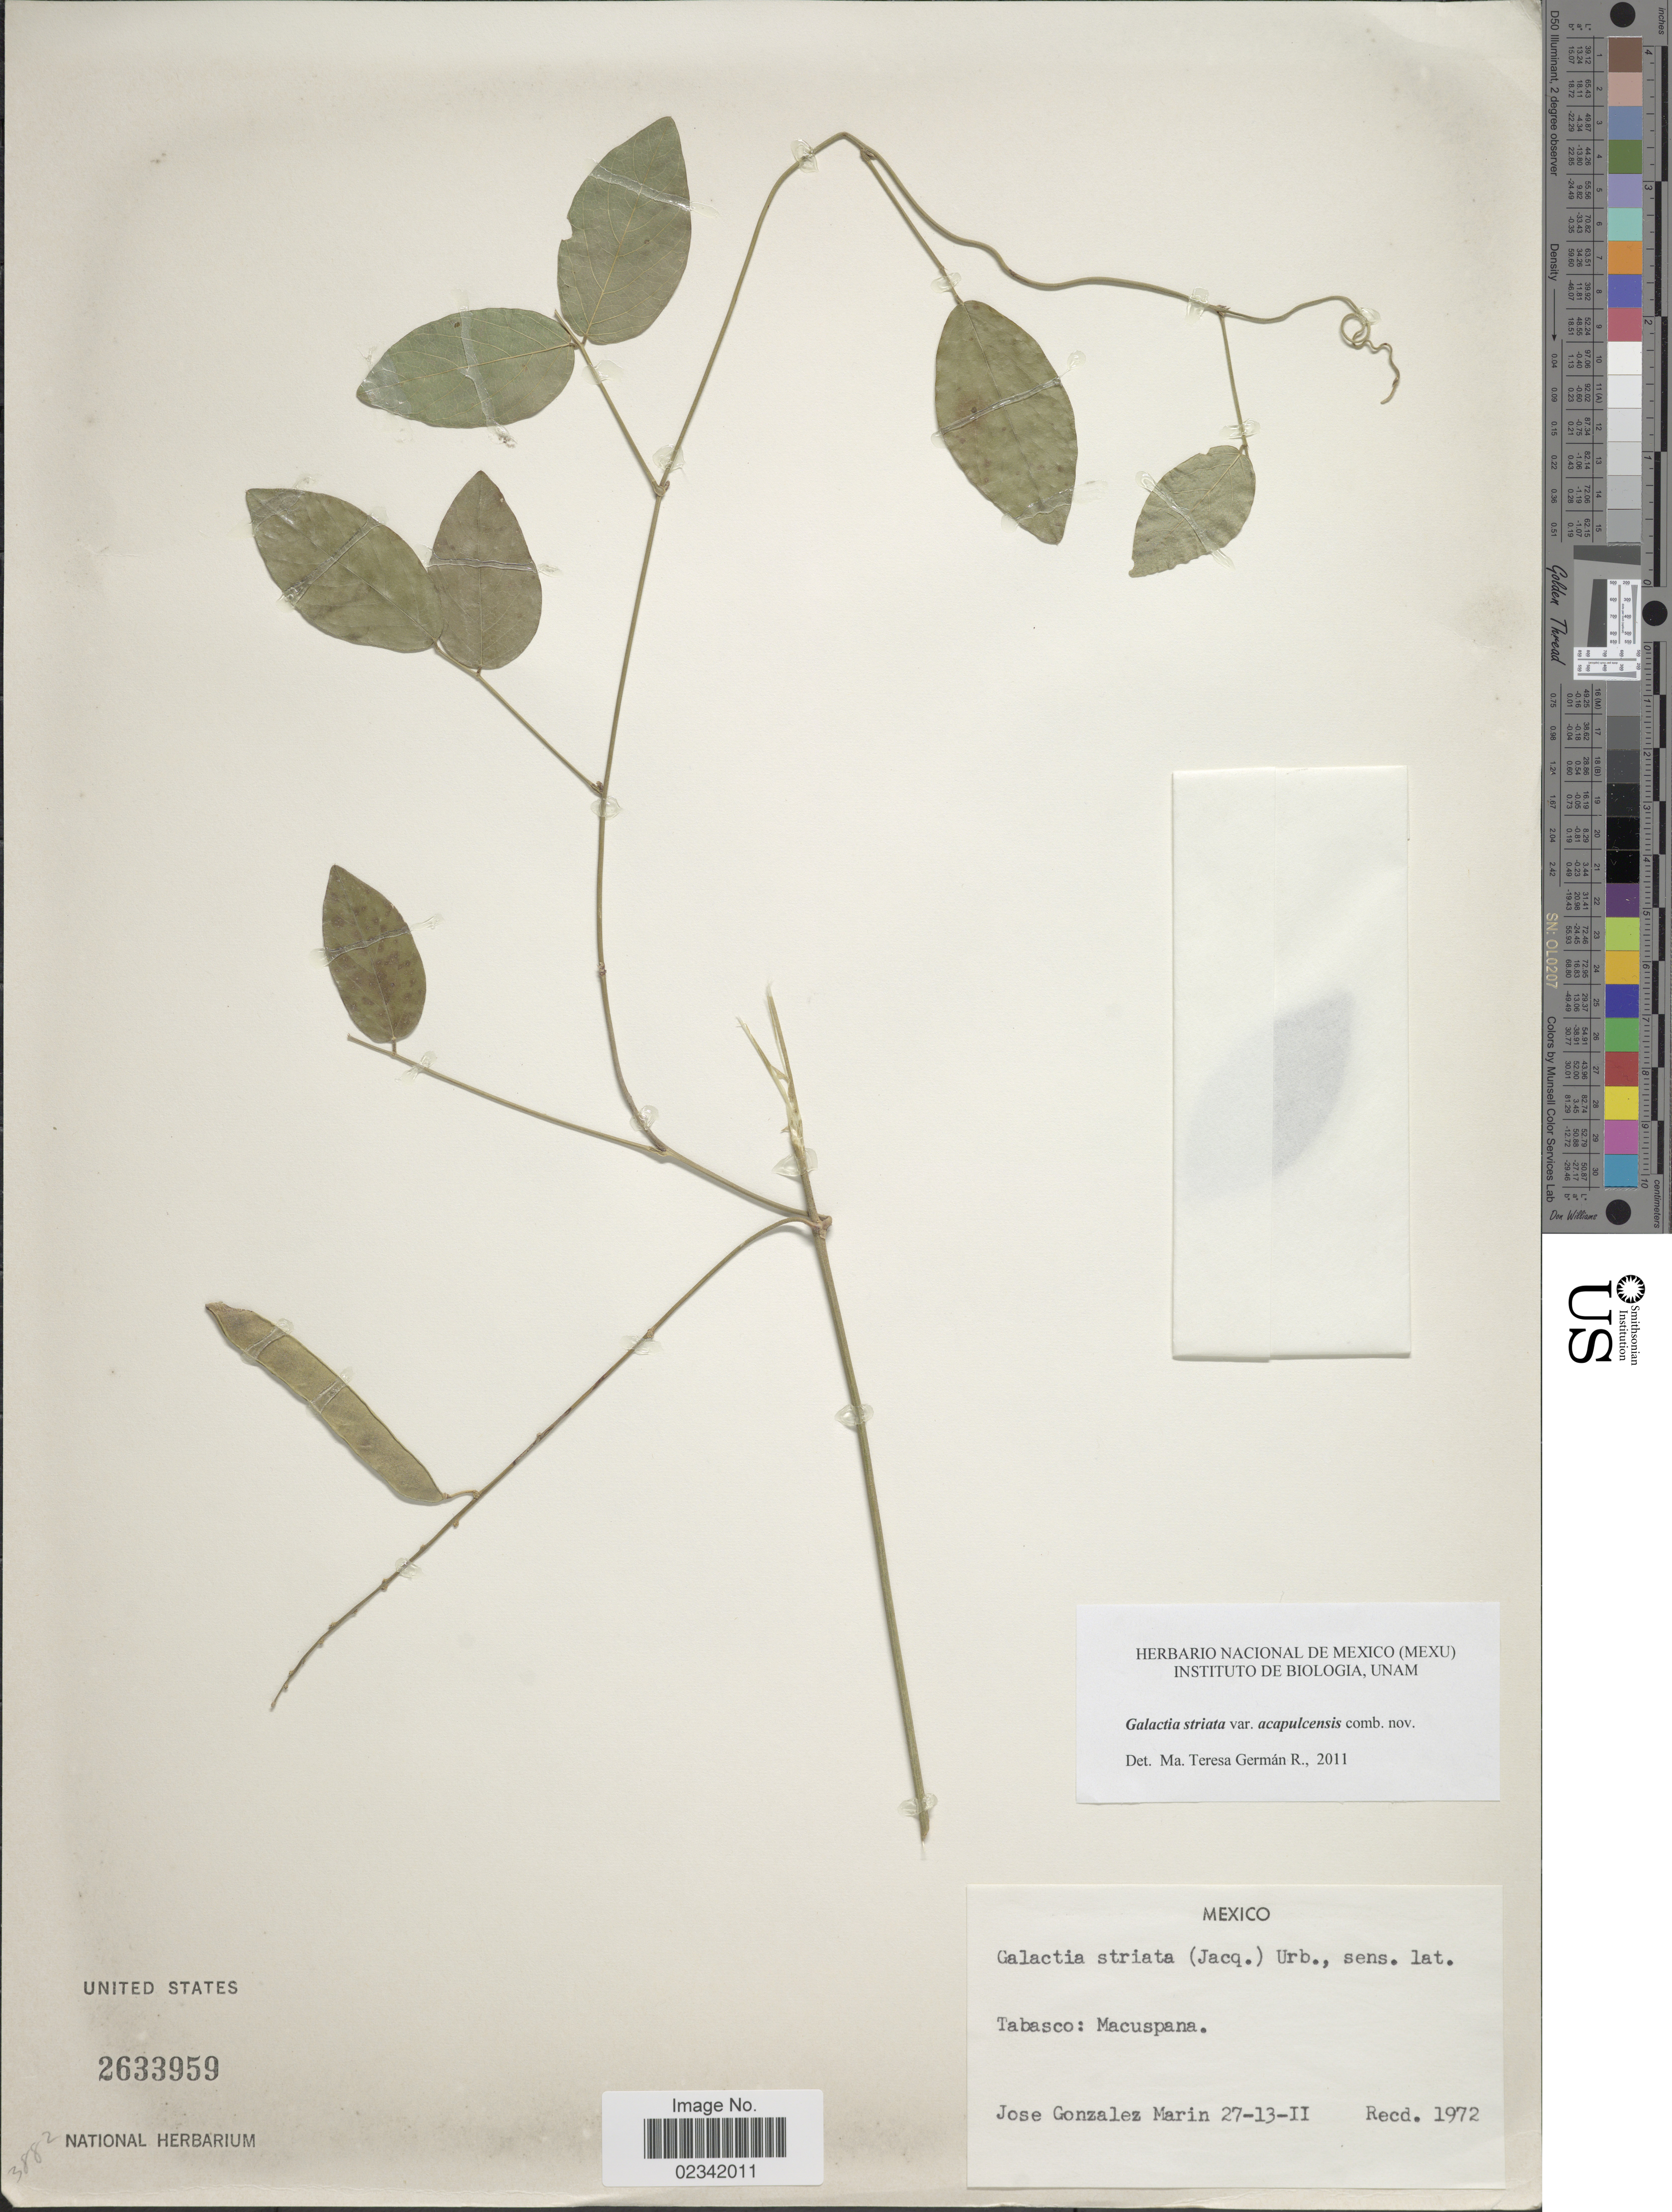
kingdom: Plantae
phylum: Tracheophyta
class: Magnoliopsida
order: Fabales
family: Fabaceae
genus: Galactia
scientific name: Galactia acapulcensis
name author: Rose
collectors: J. Marin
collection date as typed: Transcribed d/m/y: 23/2/27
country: Mexico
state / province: Tabasco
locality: Tabasco: Macuspana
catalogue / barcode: US 2633959